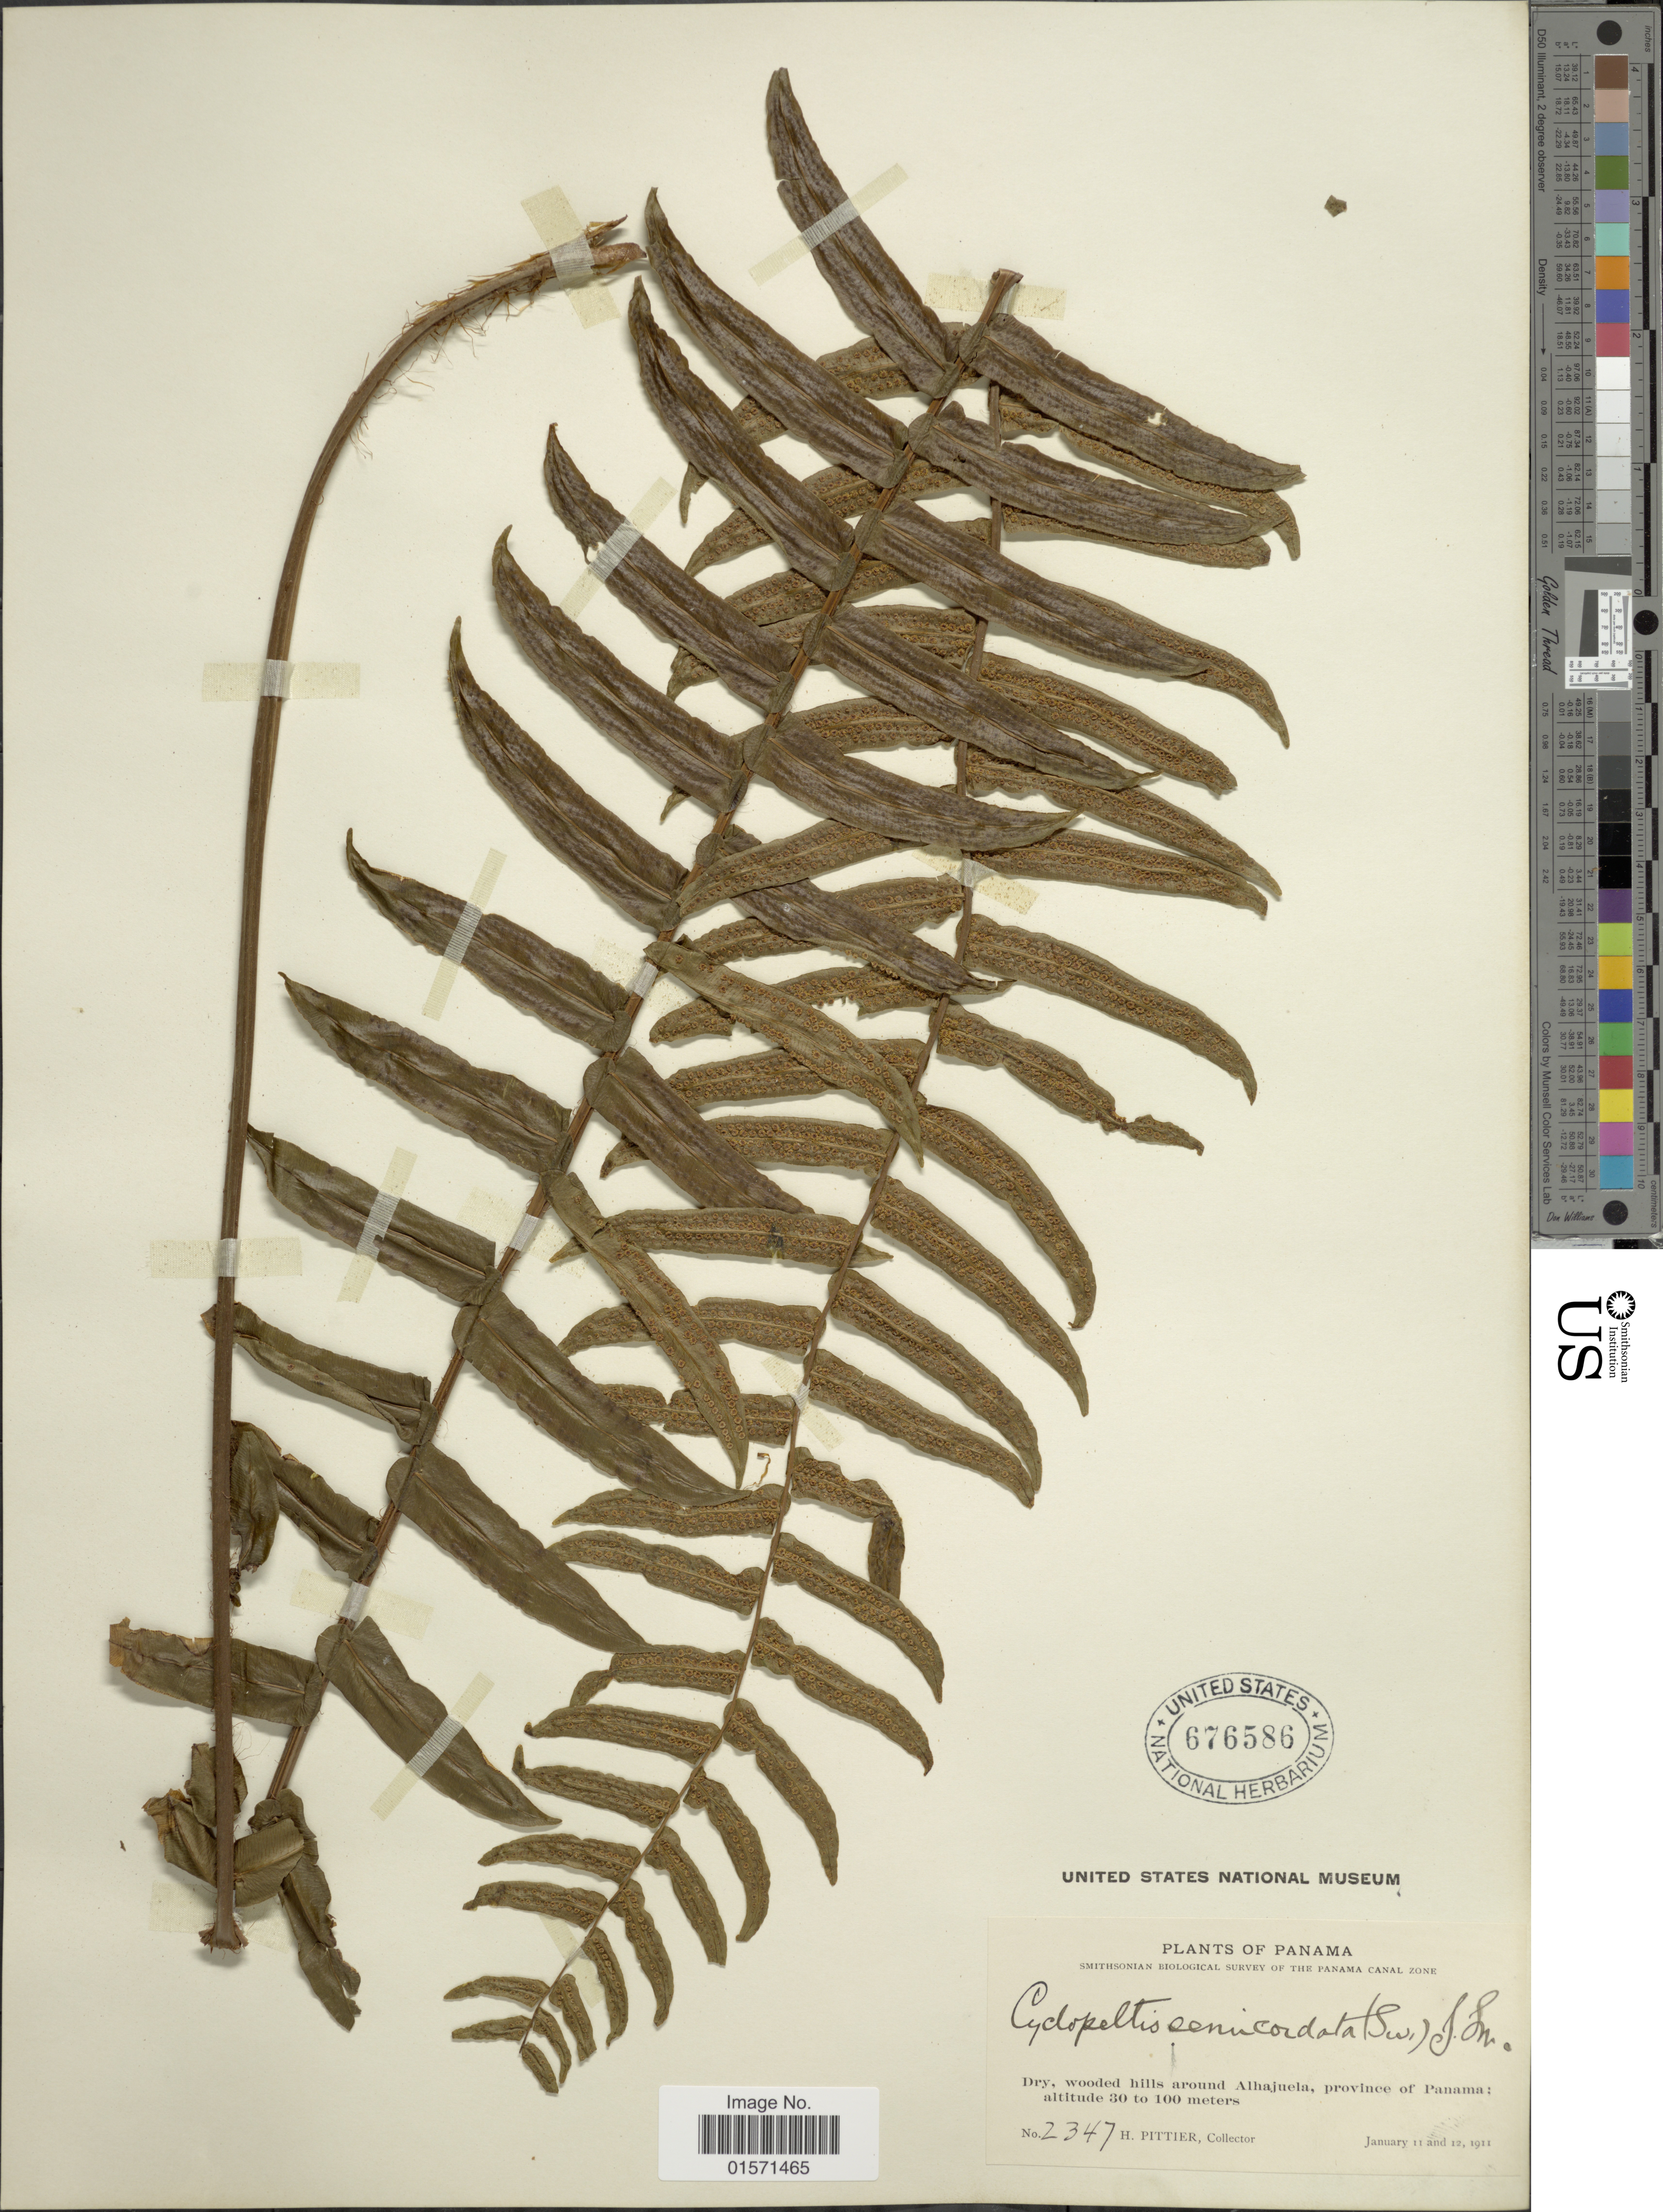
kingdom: Plantae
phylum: Tracheophyta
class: Polypodiopsida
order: Polypodiales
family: Lomariopsidaceae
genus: Cyclopeltis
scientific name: Cyclopeltis semicordata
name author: (Sw.) J. Sm.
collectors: H. F. Pittier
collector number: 2347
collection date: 1911-01-11/1911-01-12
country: Panama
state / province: Panamá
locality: Dry, wooded hills around Alhajuela, province of Panama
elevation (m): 30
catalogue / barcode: US 676586